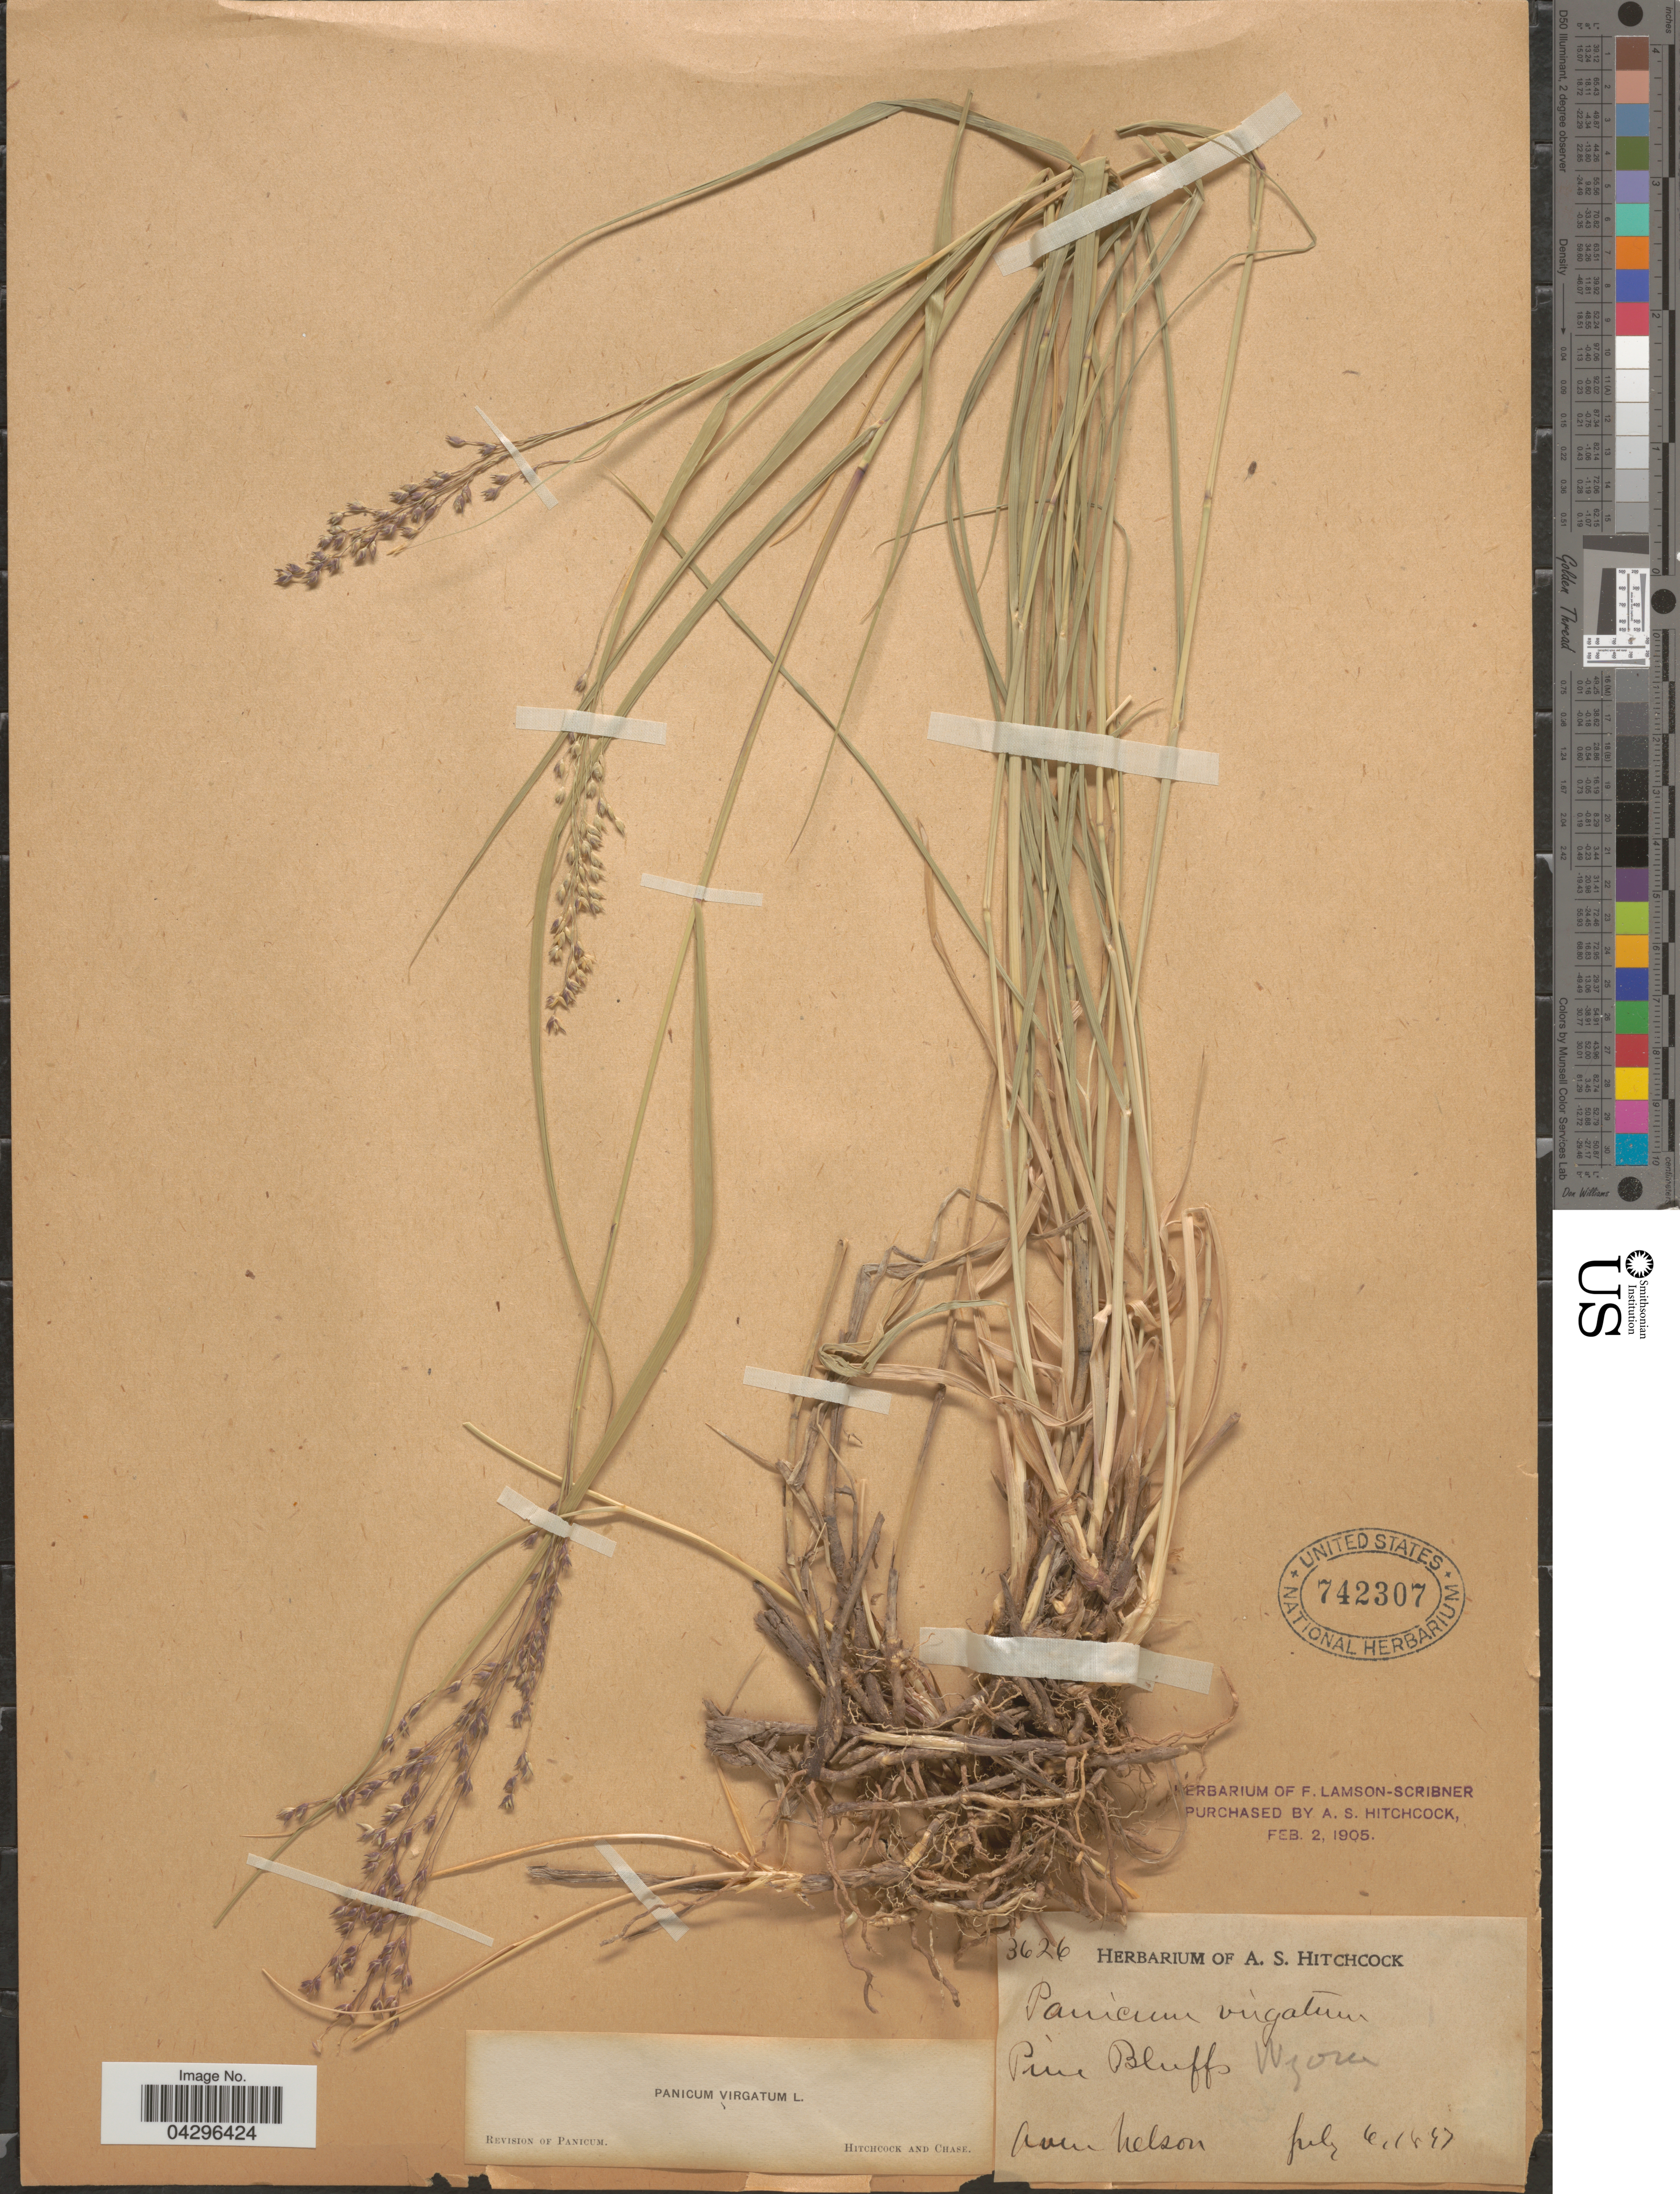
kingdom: Plantae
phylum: Tracheophyta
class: Liliopsida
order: Poales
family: Poaceae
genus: Panicum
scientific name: Panicum virgatum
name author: L.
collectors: A. Nelson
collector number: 3626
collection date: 1897-07-06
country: United States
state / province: Wyoming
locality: Pine Bluffs.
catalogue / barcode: US 742307